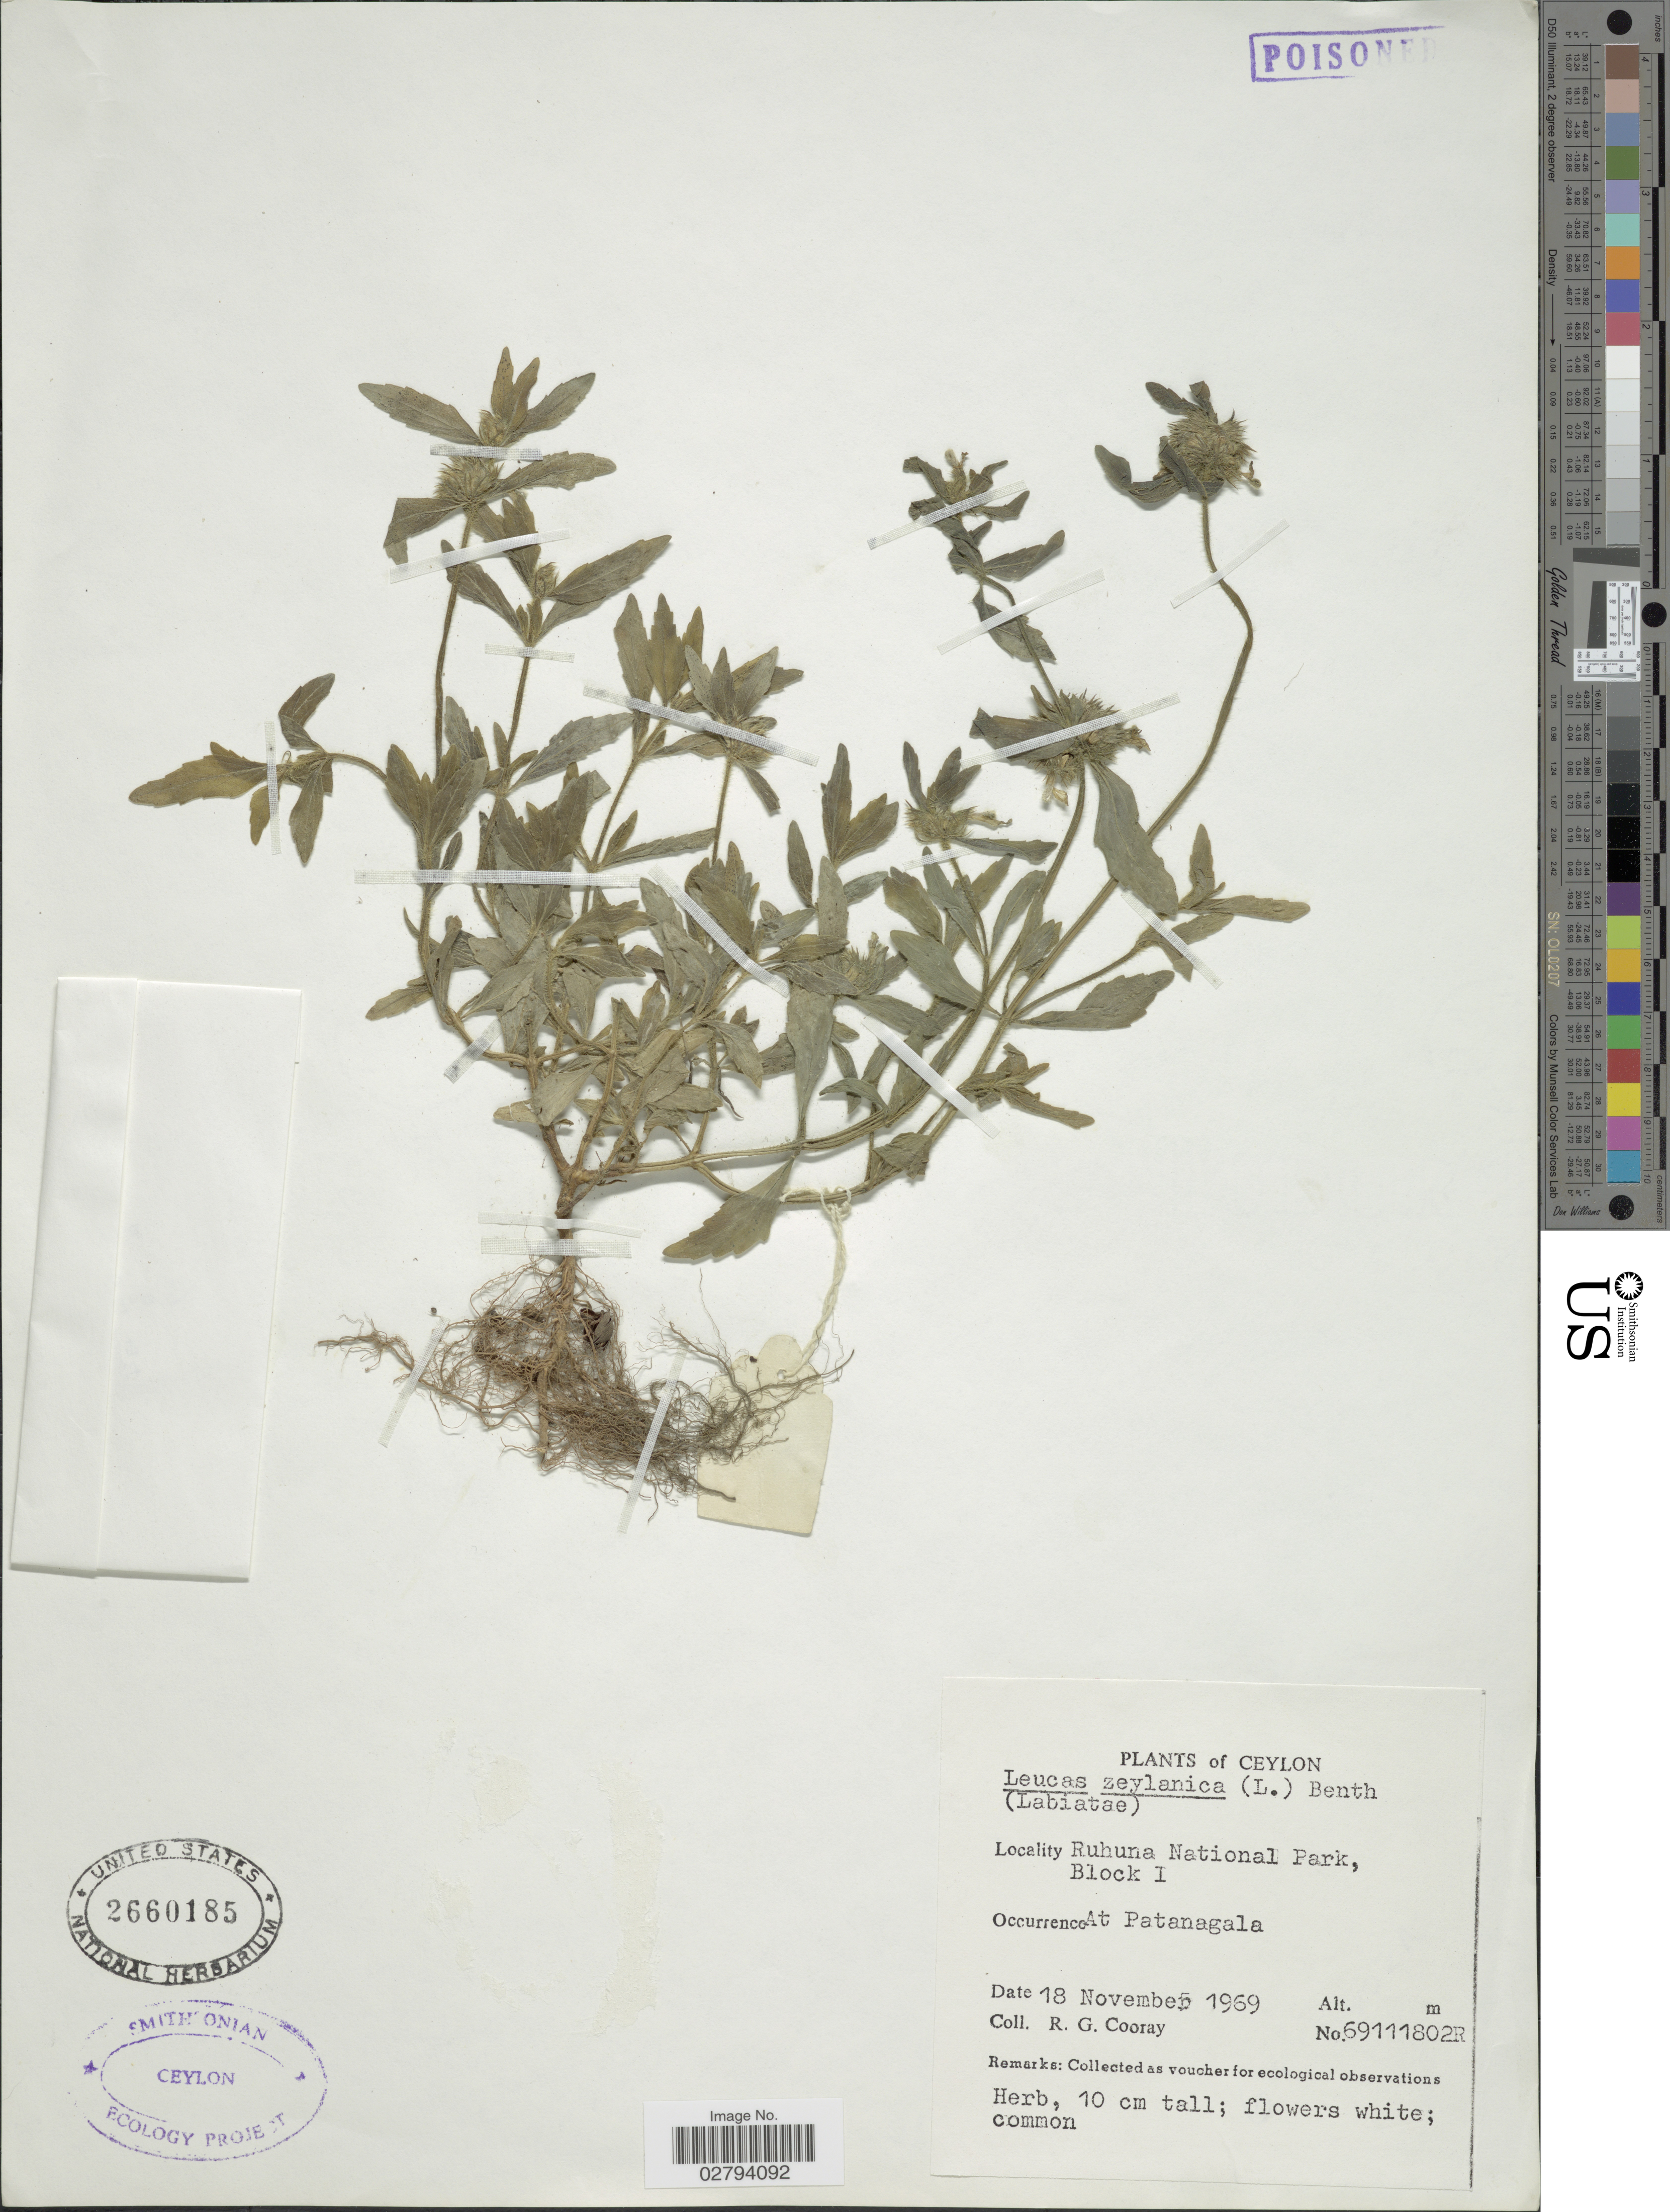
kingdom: Plantae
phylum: Tracheophyta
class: Magnoliopsida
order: Lamiales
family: Lamiaceae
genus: Leucas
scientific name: Leucas zeylanica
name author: (L.) W.T. Aiton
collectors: R. Cooray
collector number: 69111802R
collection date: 1969-11-18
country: Sri Lanka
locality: Ceylon, Ruhuna National Park, Block I, At Patanagala.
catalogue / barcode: US 2660185